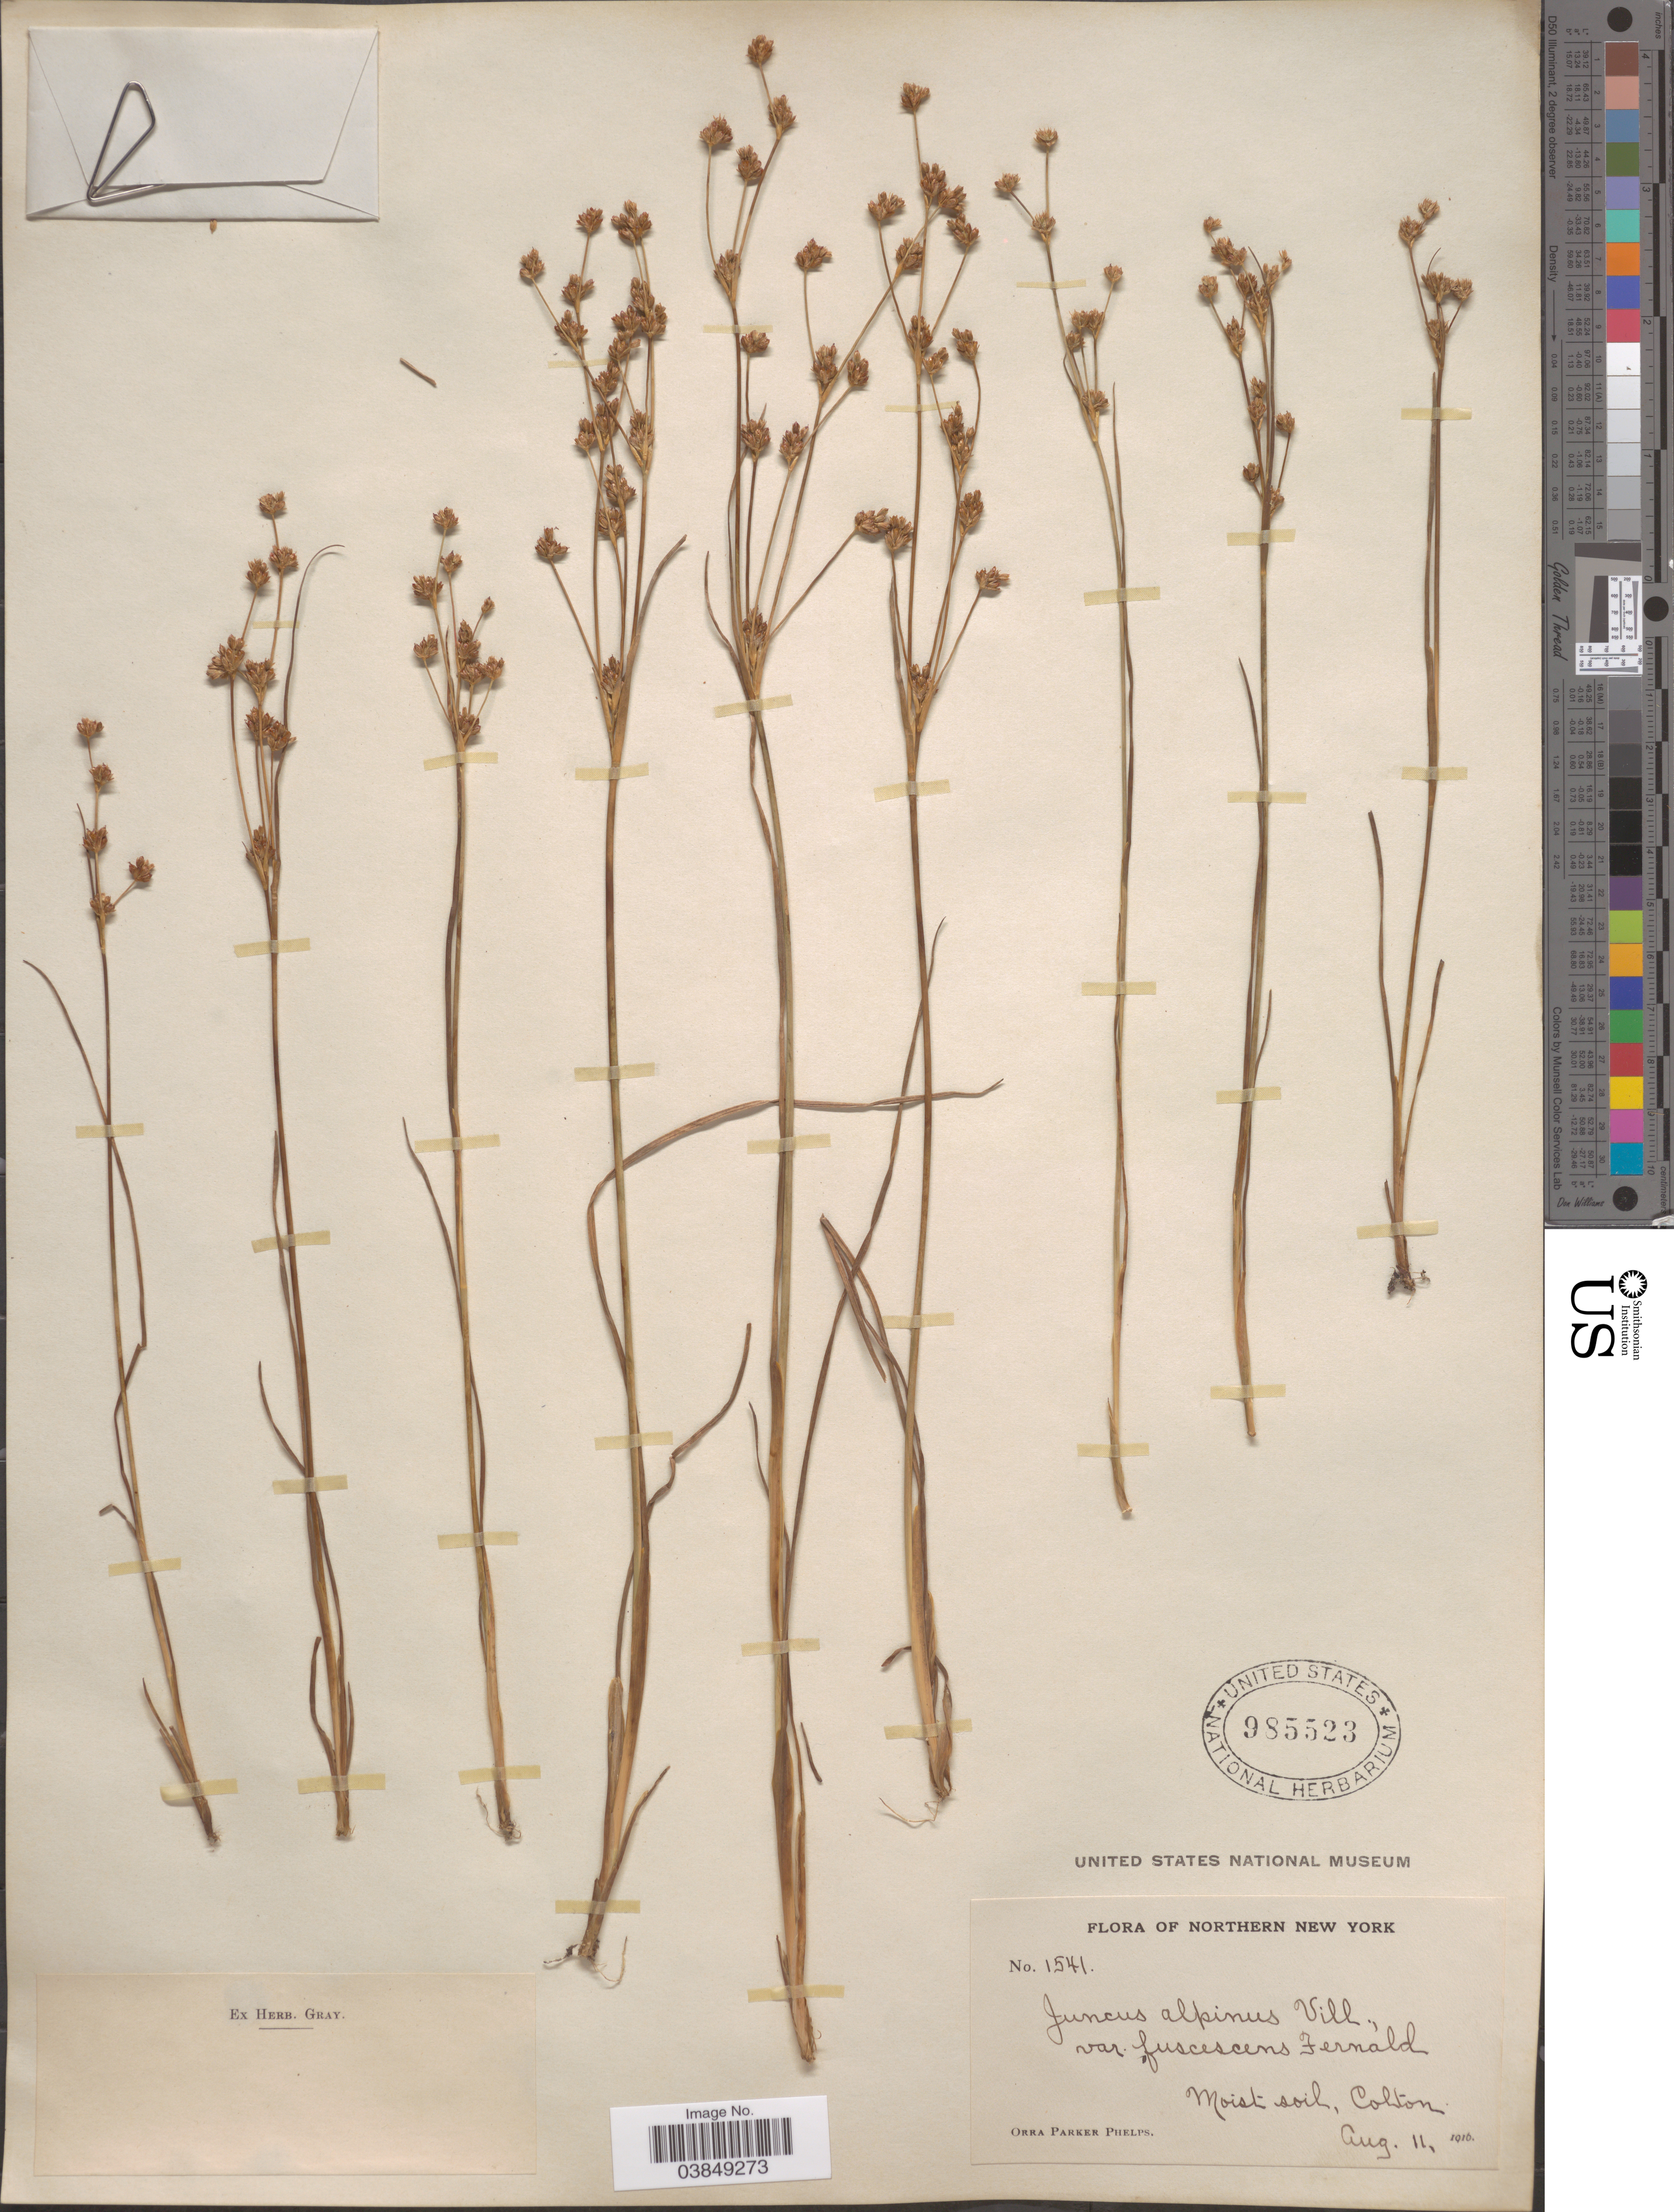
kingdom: Plantae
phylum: Tracheophyta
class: Liliopsida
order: Poales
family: Juncaceae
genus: Juncus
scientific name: Juncus rariflorus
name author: Hartm.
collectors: O. P. Phelps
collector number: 1541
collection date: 1916-08-11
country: United States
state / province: New York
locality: Moist soil, Colton.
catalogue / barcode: US 985523